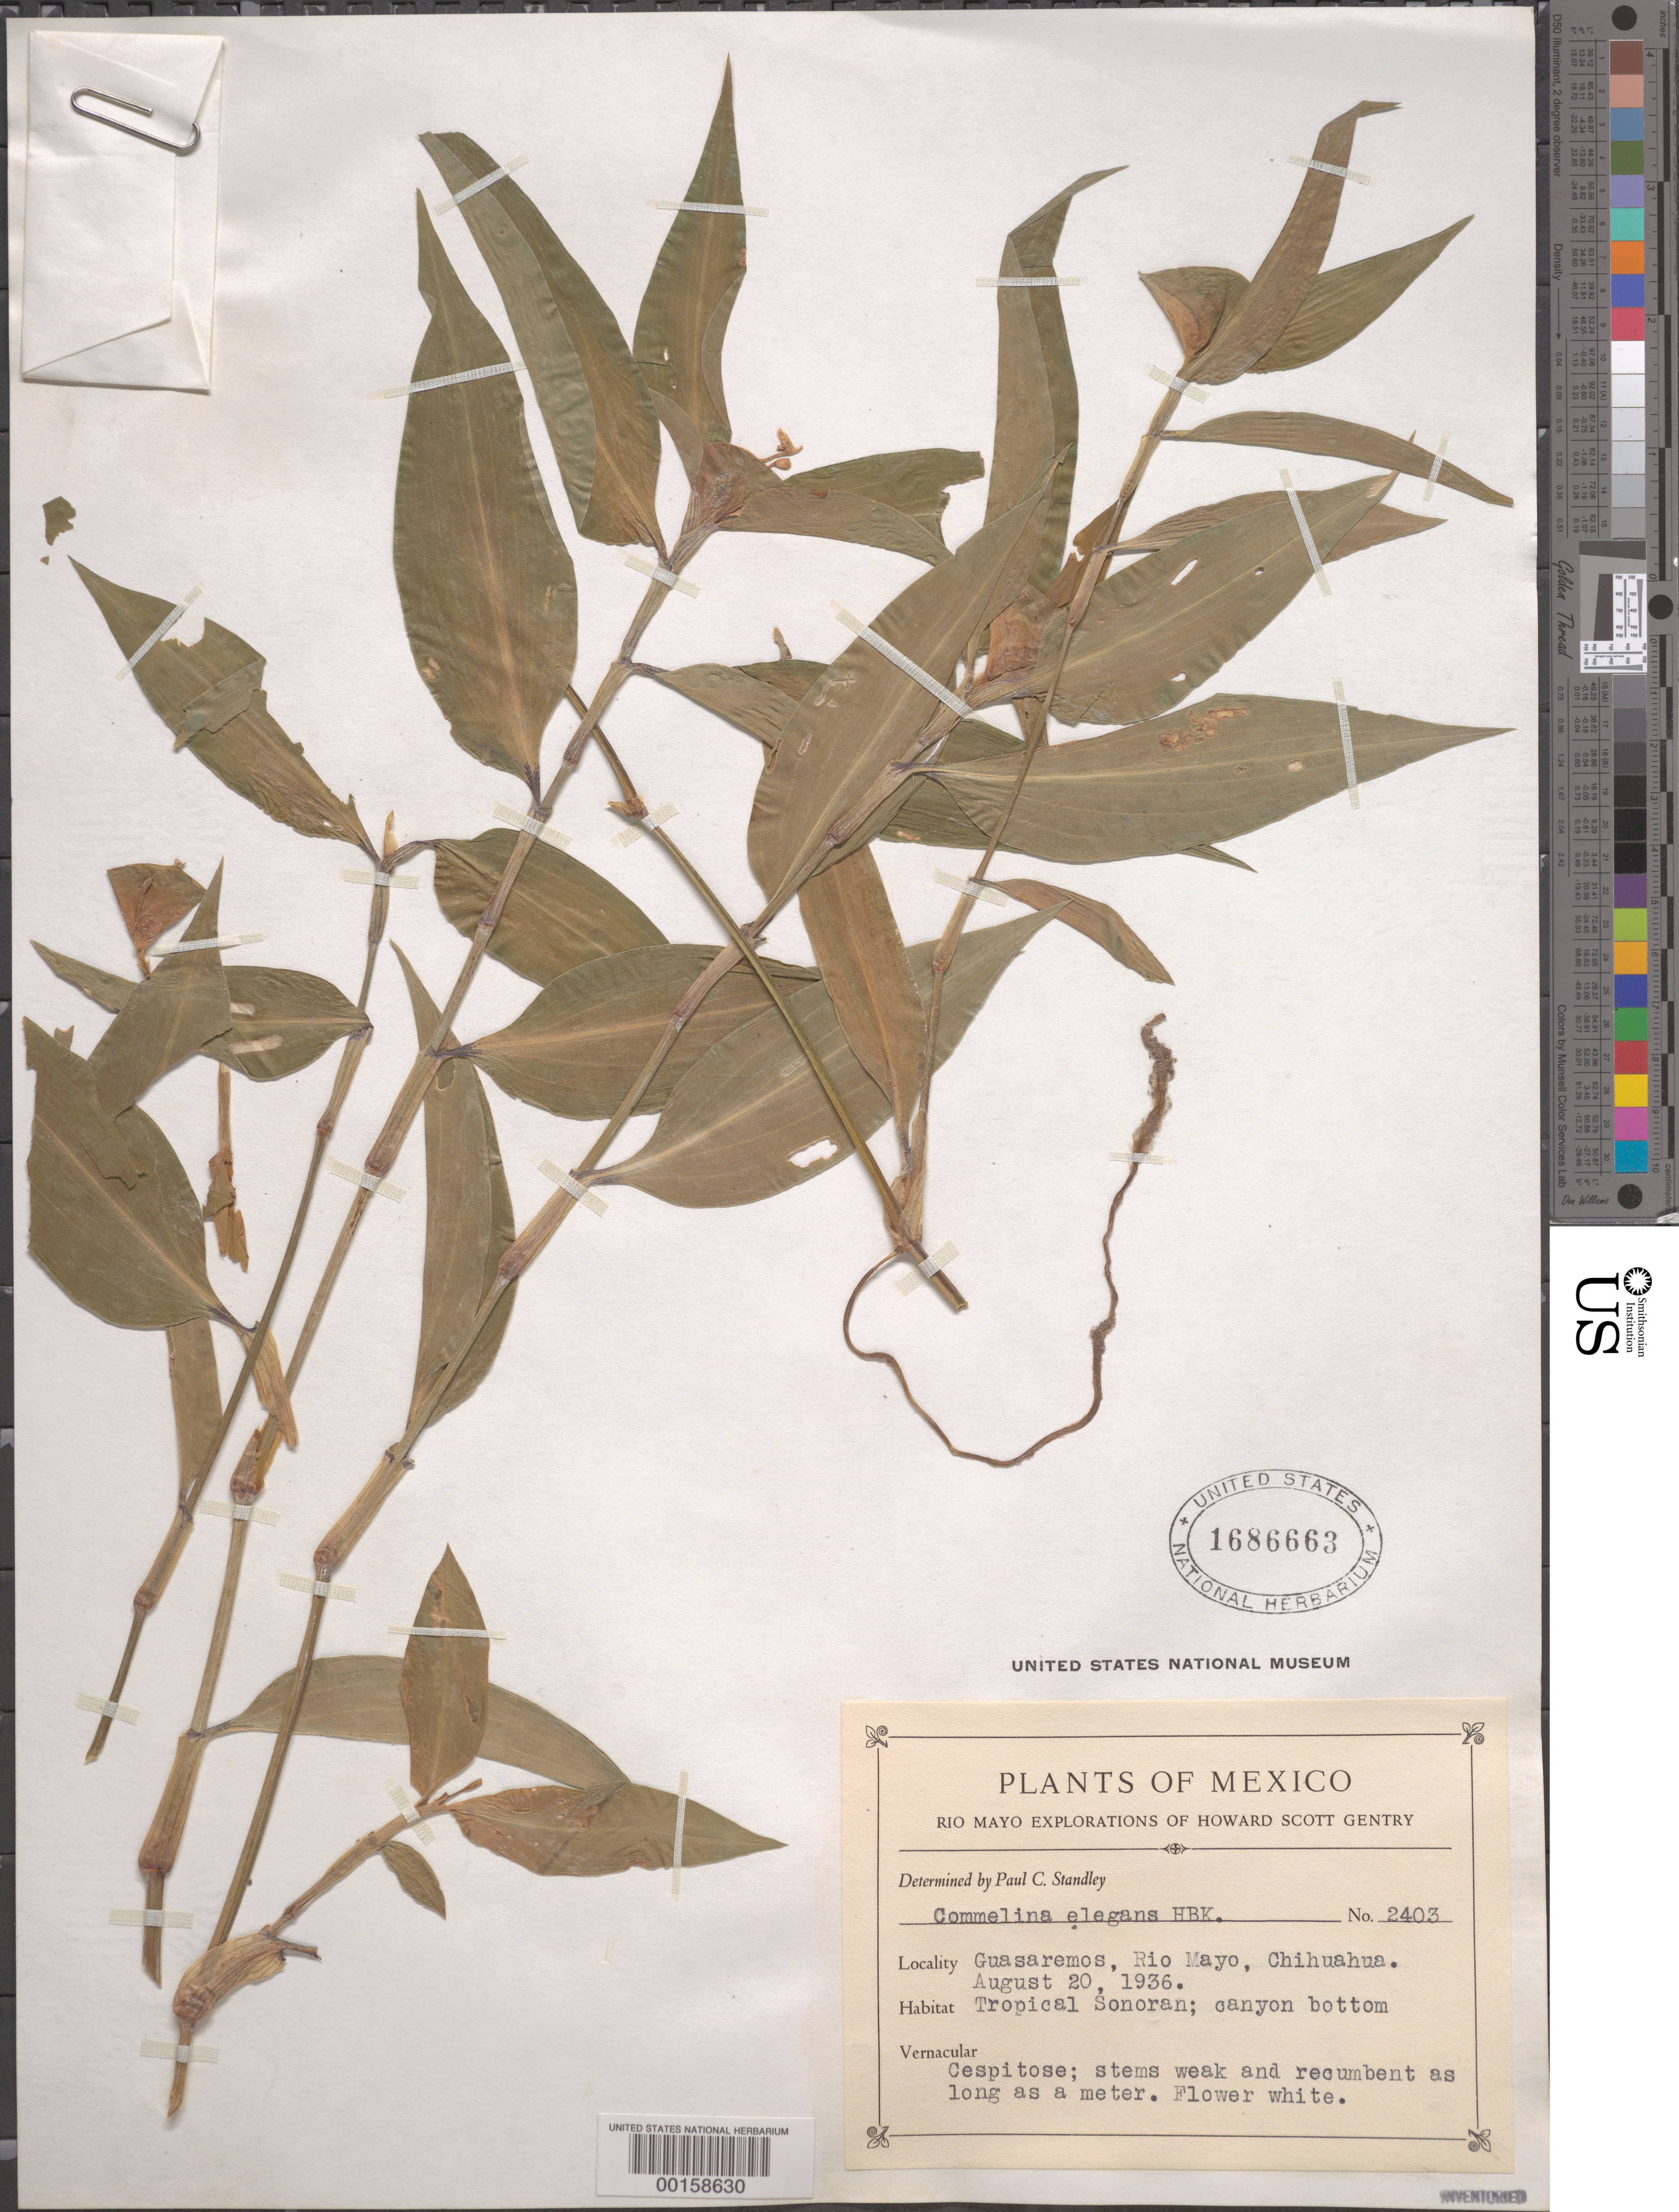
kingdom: Plantae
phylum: Tracheophyta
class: Liliopsida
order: Commelinales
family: Commelinaceae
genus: Commelina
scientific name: Commelina erecta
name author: L.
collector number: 2403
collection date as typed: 20 Aug 1936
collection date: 1936-08-20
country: Mexico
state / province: Chihuahua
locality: Guasaremos, Rio Mayo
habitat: Tropical sonoran; canyon bottom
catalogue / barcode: US 1686663